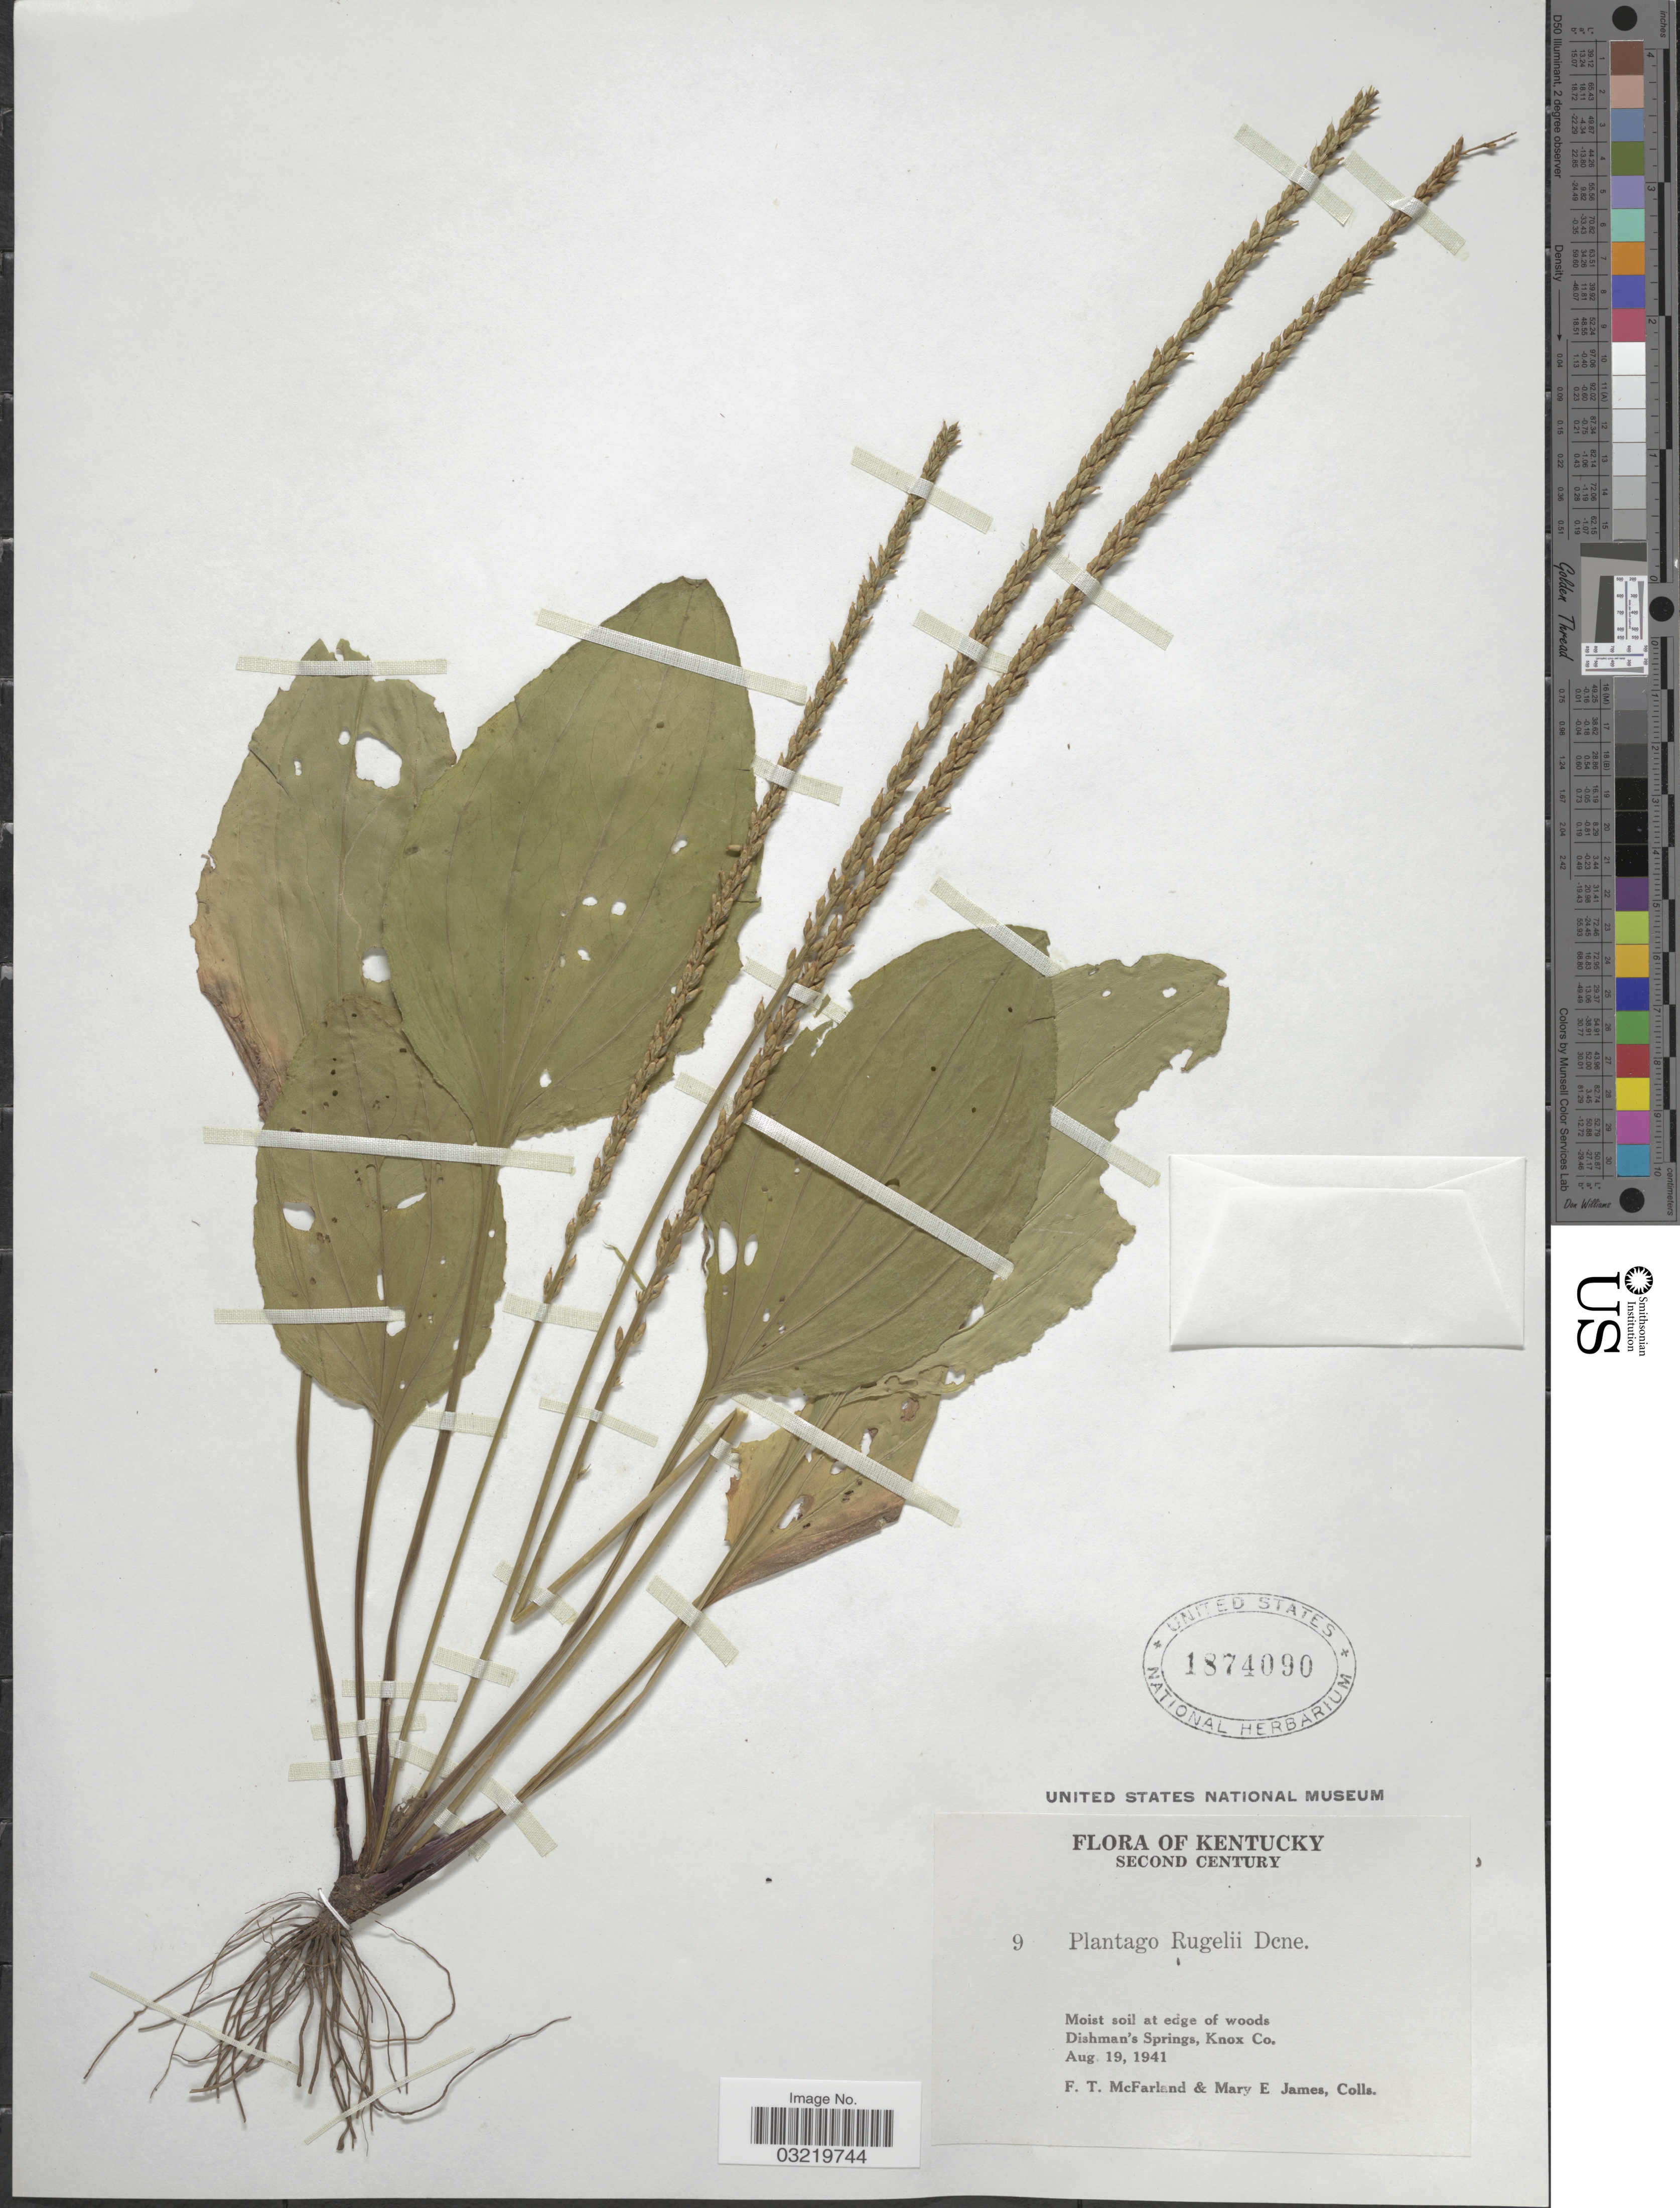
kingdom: Plantae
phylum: Tracheophyta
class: Magnoliopsida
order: Lamiales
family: Plantaginaceae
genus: Plantago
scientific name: Plantago rugelii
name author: Decne.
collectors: F. McFarland & M. James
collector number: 9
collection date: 1941-08-19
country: United States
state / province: Kentucky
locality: Second Century, Dishman's Springs, Knox Co.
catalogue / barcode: US 1874090